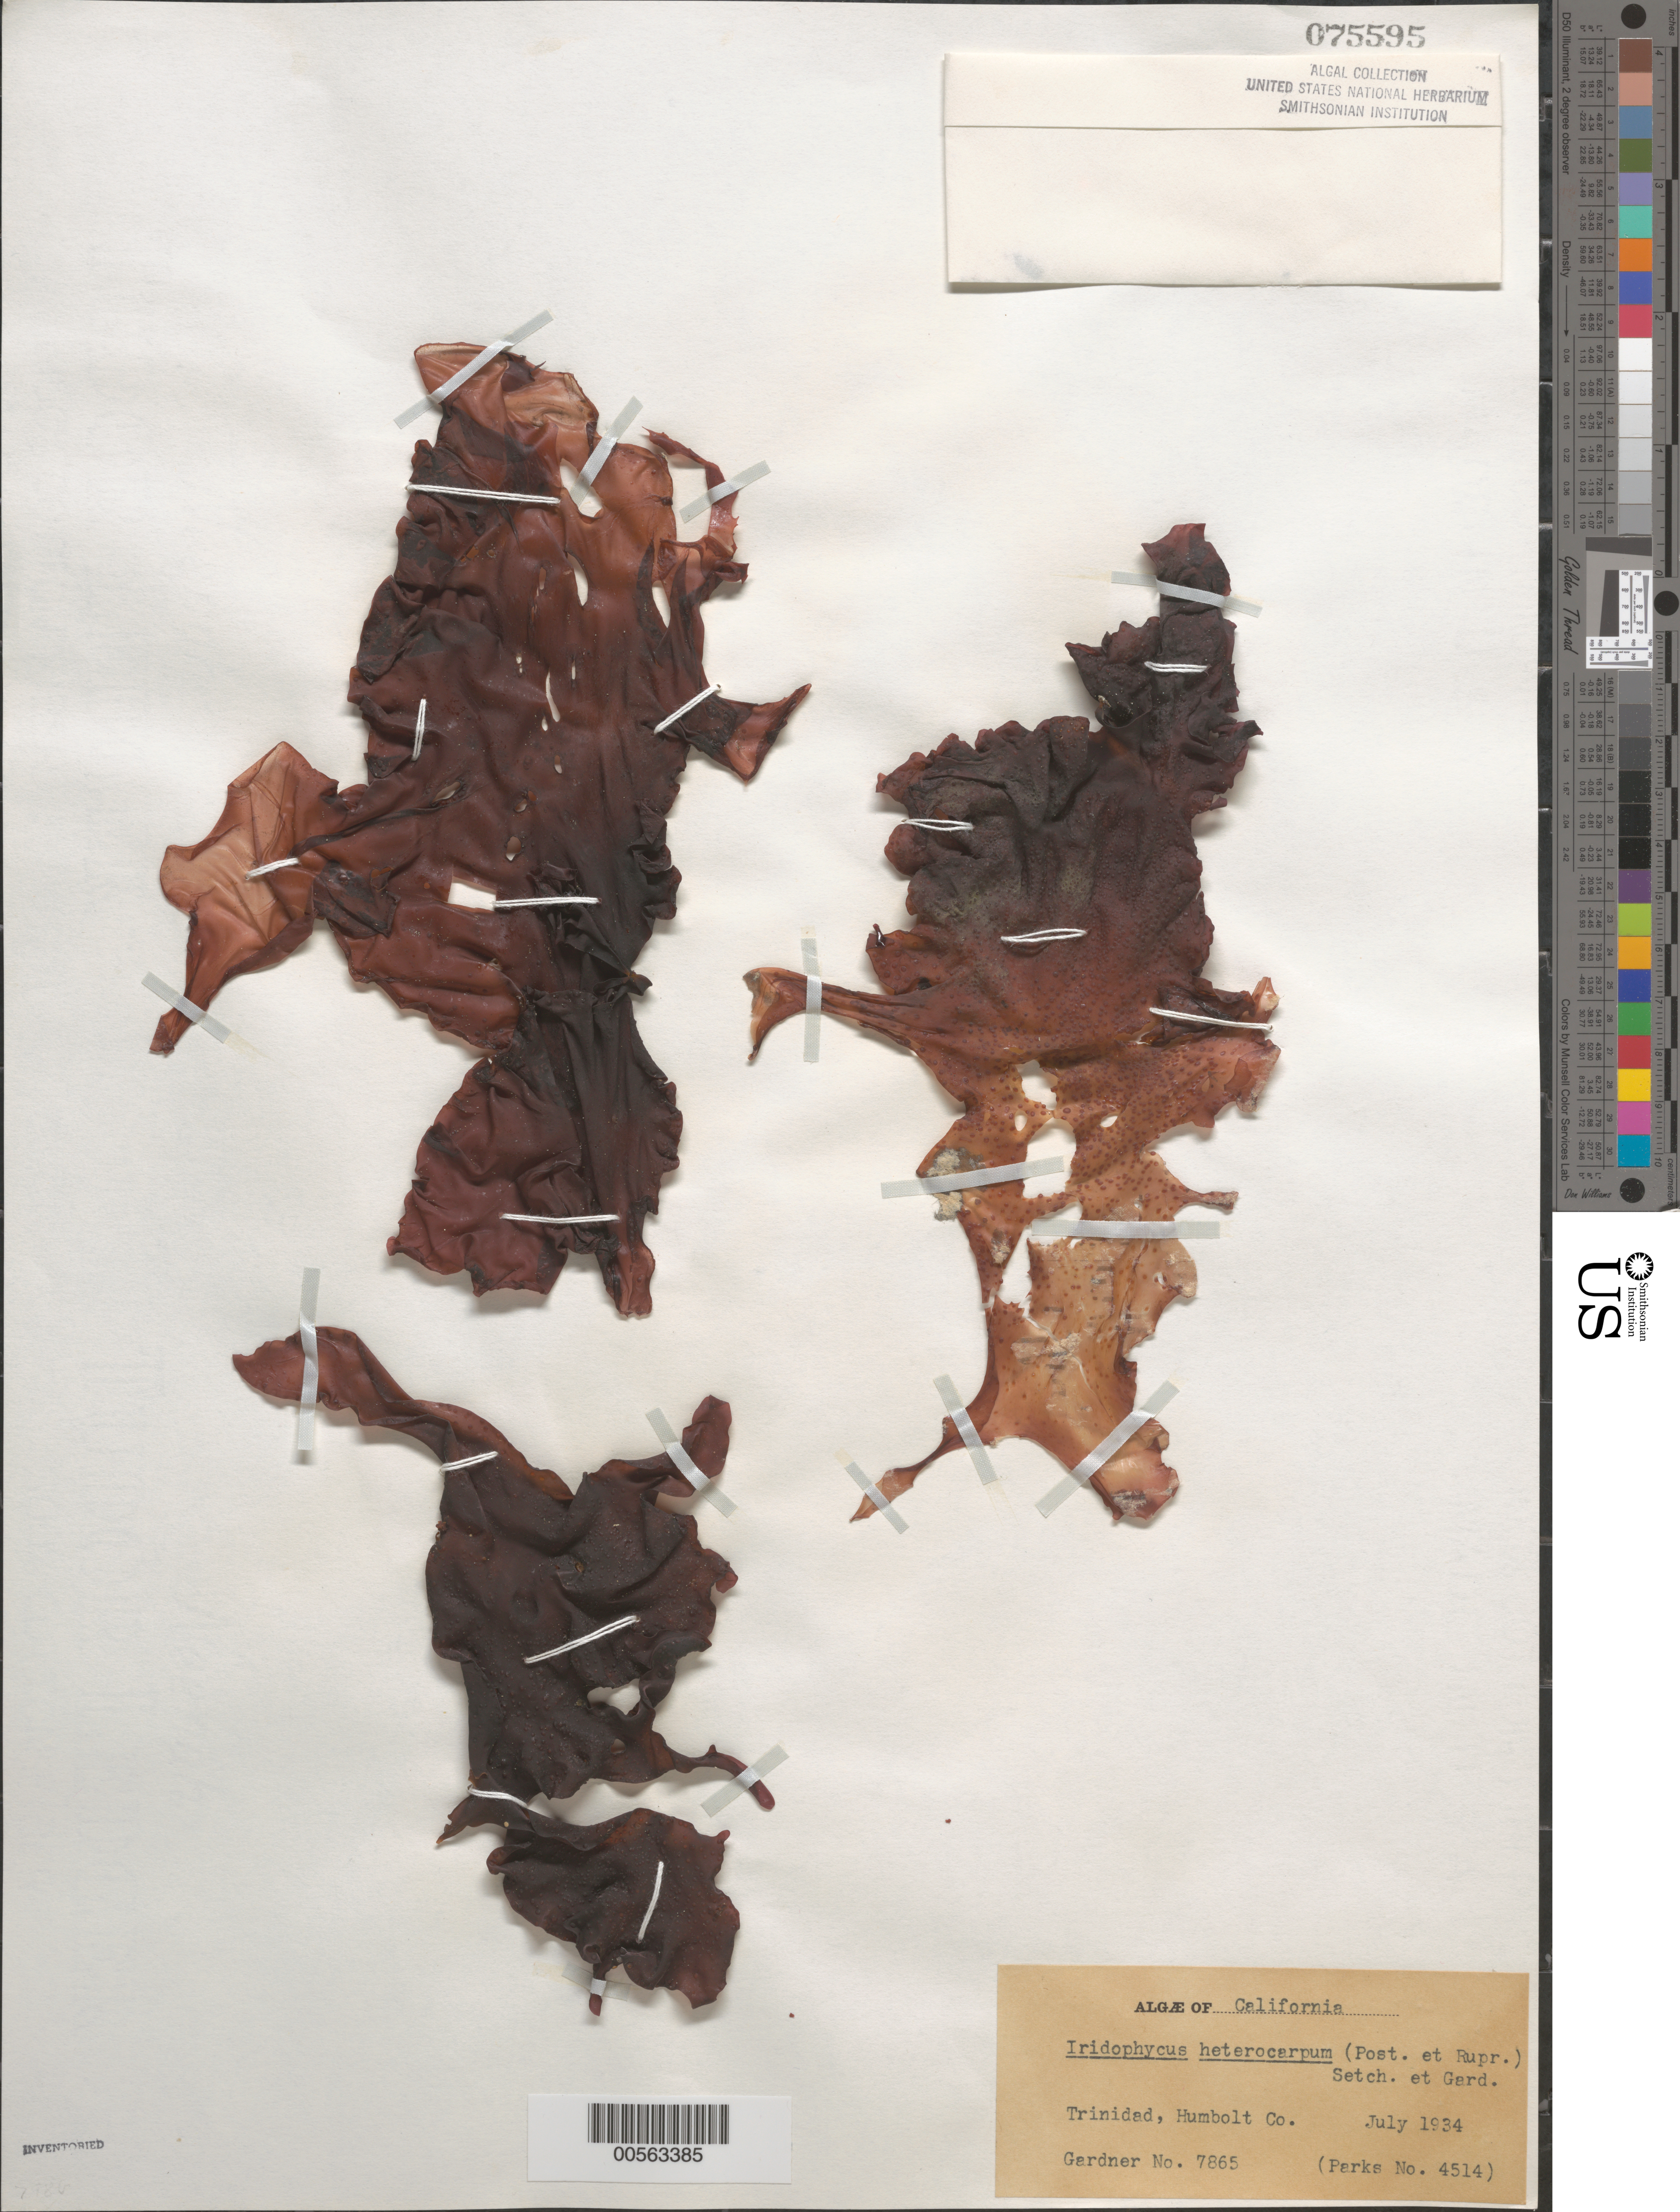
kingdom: Plantae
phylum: Rhodophyta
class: Florideophyceae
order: Gigartinales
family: Gigartinaceae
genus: Chondrus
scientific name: Chondrus crispus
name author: Stackh.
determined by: Algae name updating Project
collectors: N. Gardner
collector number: NLG 7865 & Parks 4514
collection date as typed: Jul 1934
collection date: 1934-07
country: United States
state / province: California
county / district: Humboldt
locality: Trinidad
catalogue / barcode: US 75595